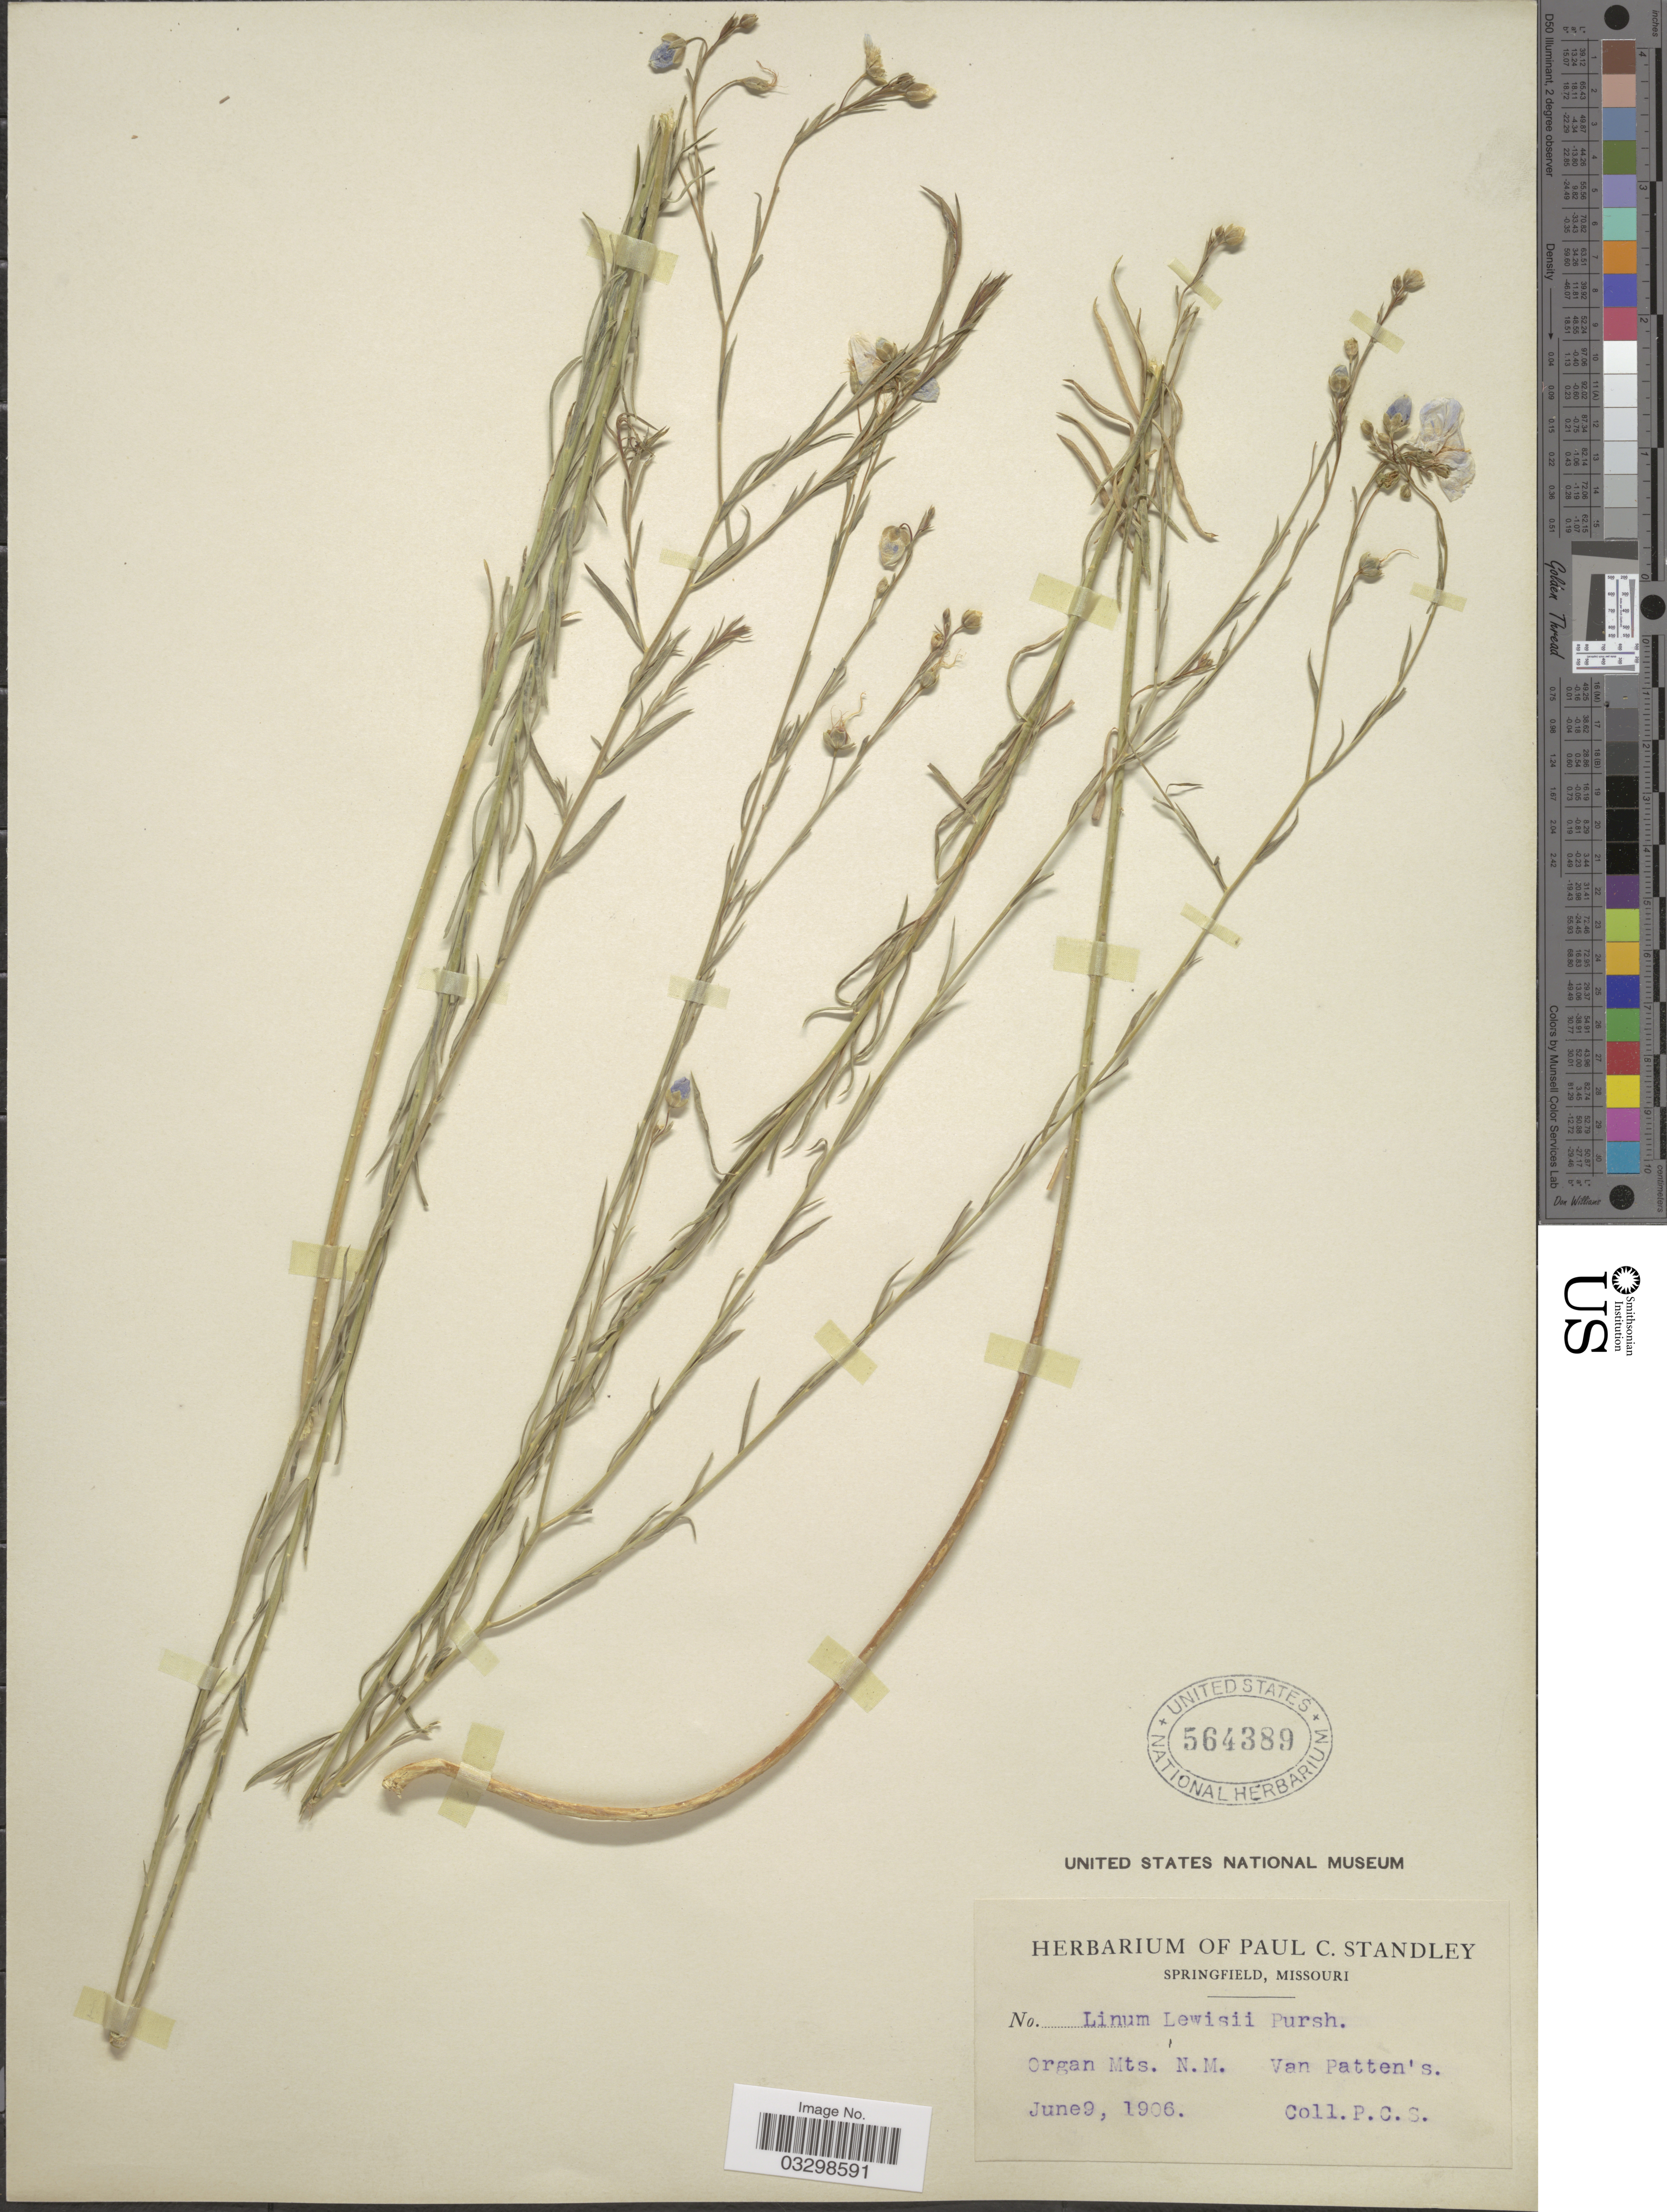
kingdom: Plantae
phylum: Tracheophyta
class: Magnoliopsida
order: Malpighiales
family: Linaceae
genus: Linum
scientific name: Linum lewisii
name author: Pursh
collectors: P. C. Standley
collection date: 1906-06-09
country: United States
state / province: New Mexico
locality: Organ Mts. Van Patten's.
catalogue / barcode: US 564389